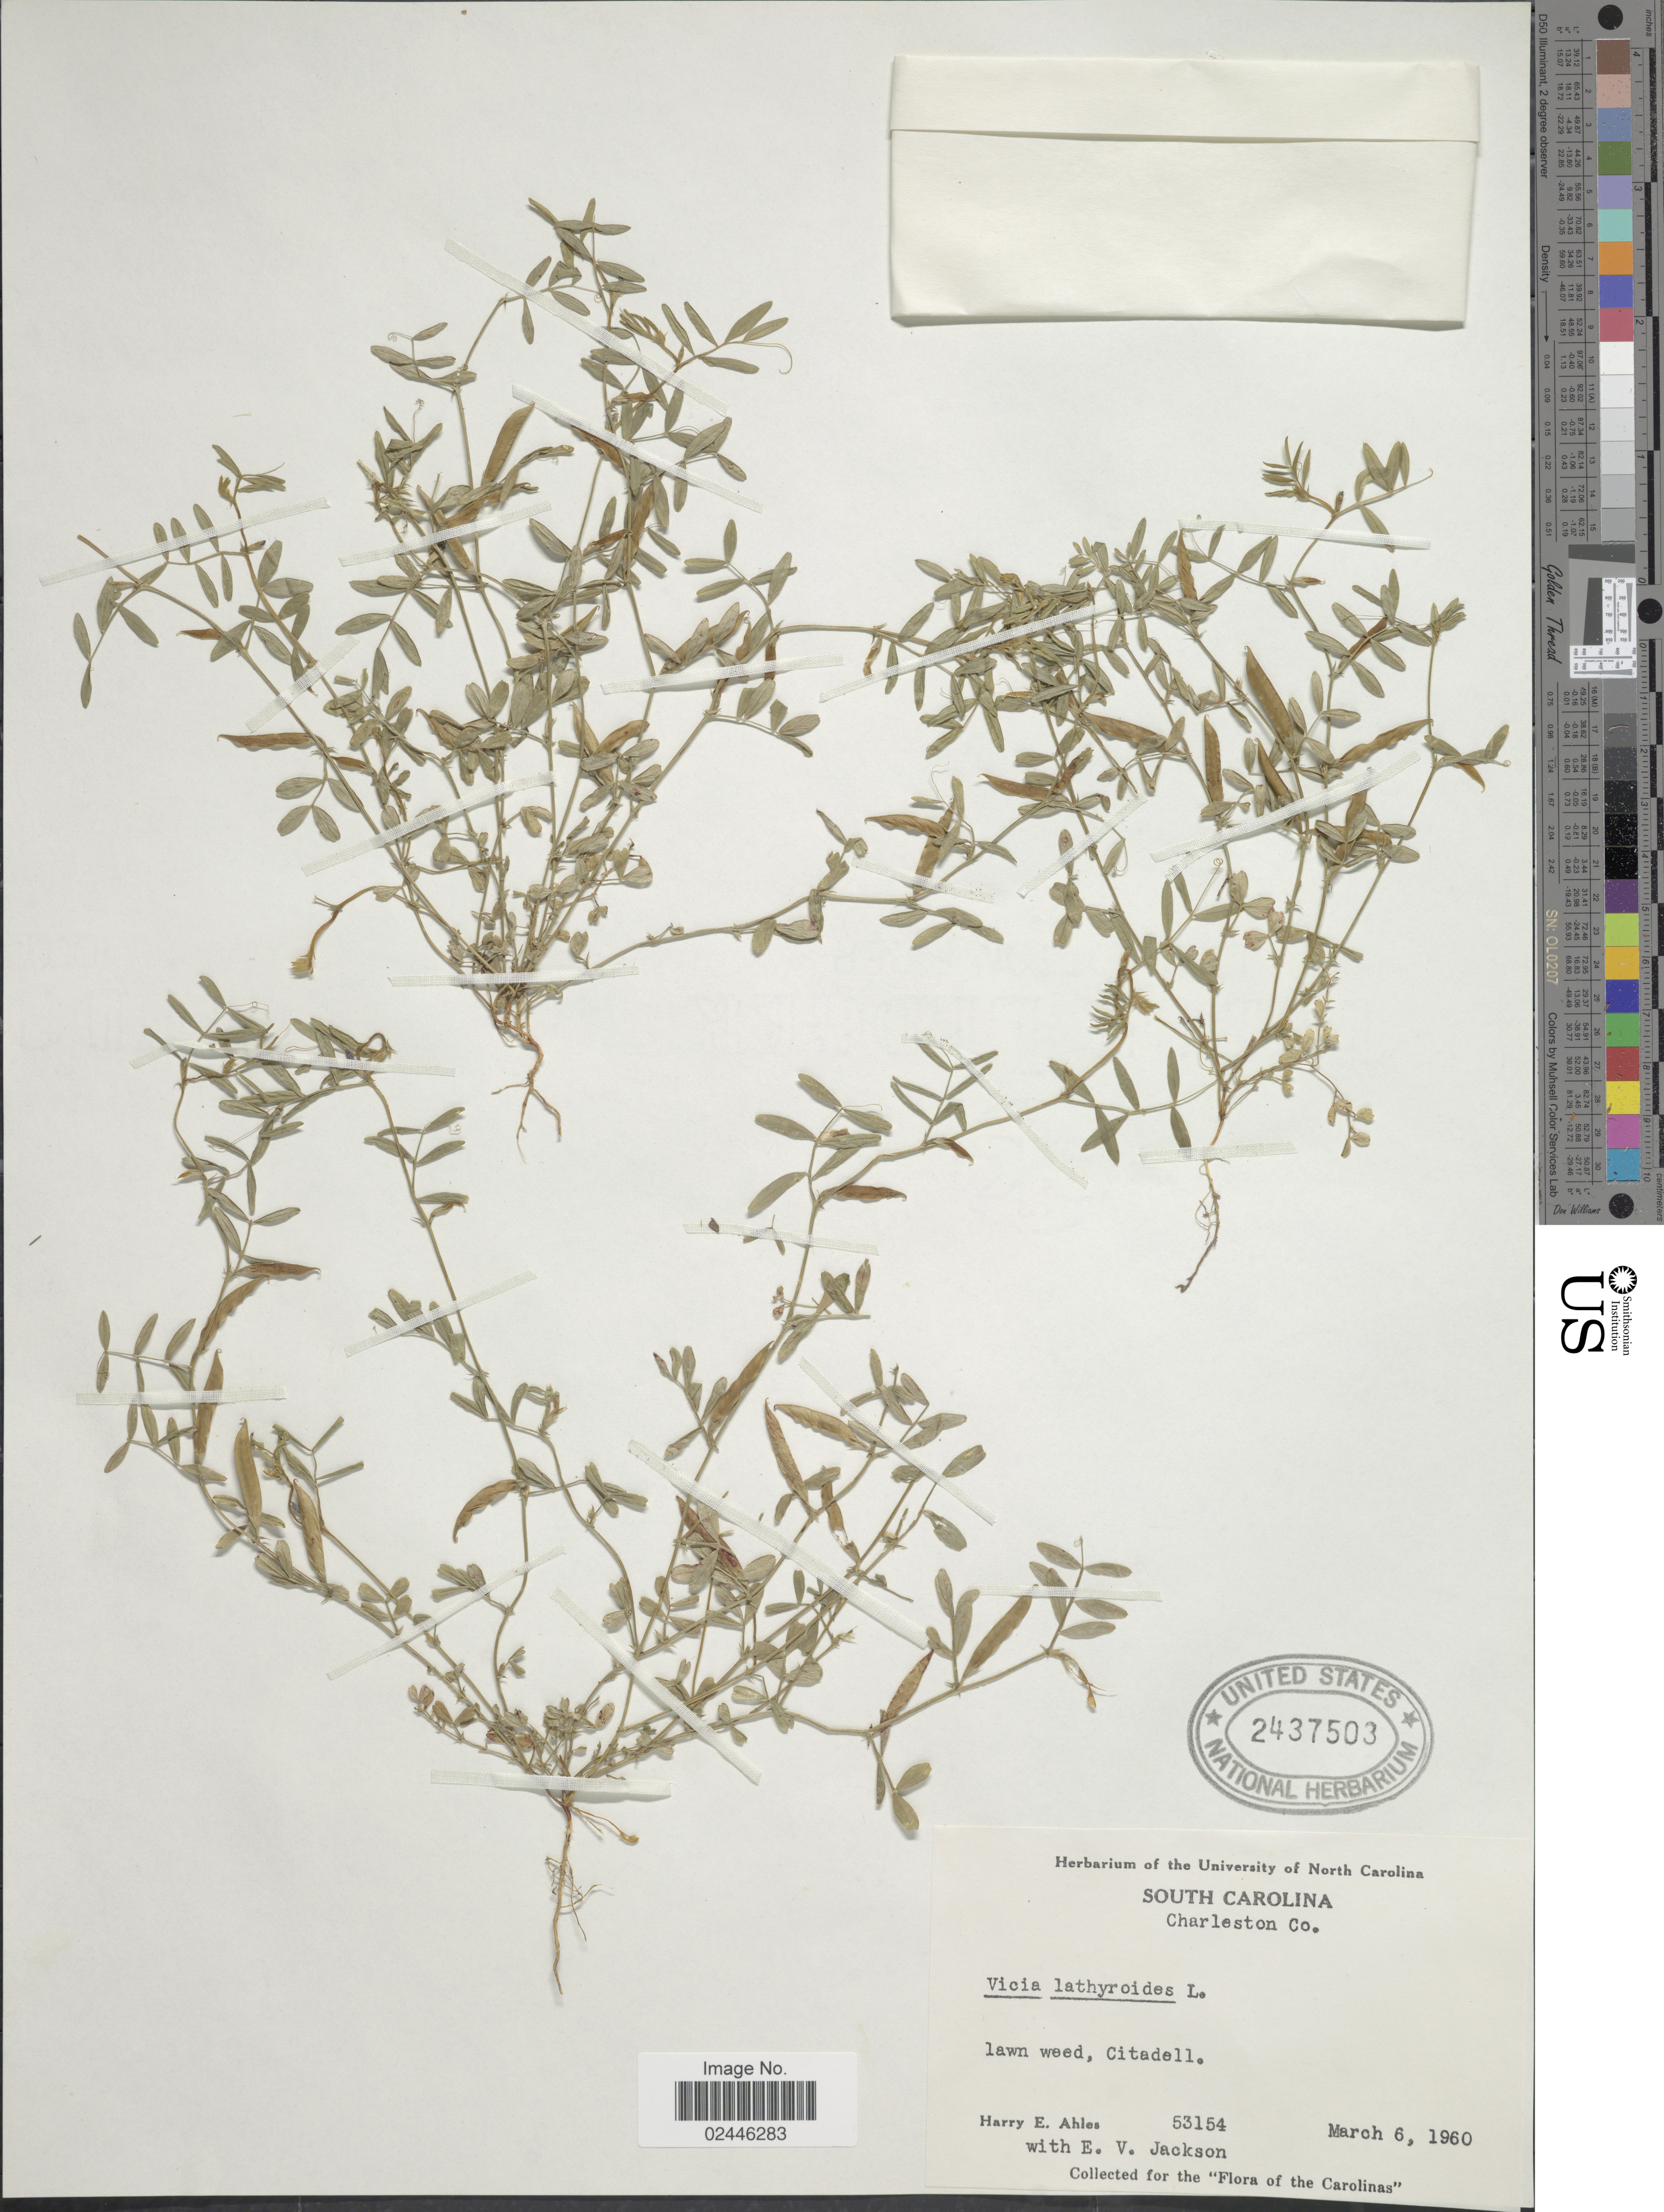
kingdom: Plantae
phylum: Tracheophyta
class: Magnoliopsida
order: Fabales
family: Fabaceae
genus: Vicia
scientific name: Vicia lathyroides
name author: L.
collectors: H. E. Ahles & E. Jackson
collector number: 53154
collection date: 1960-03-06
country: United States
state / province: South Carolina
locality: Charleston Co. lawn weed, Citadell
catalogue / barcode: US 2437503